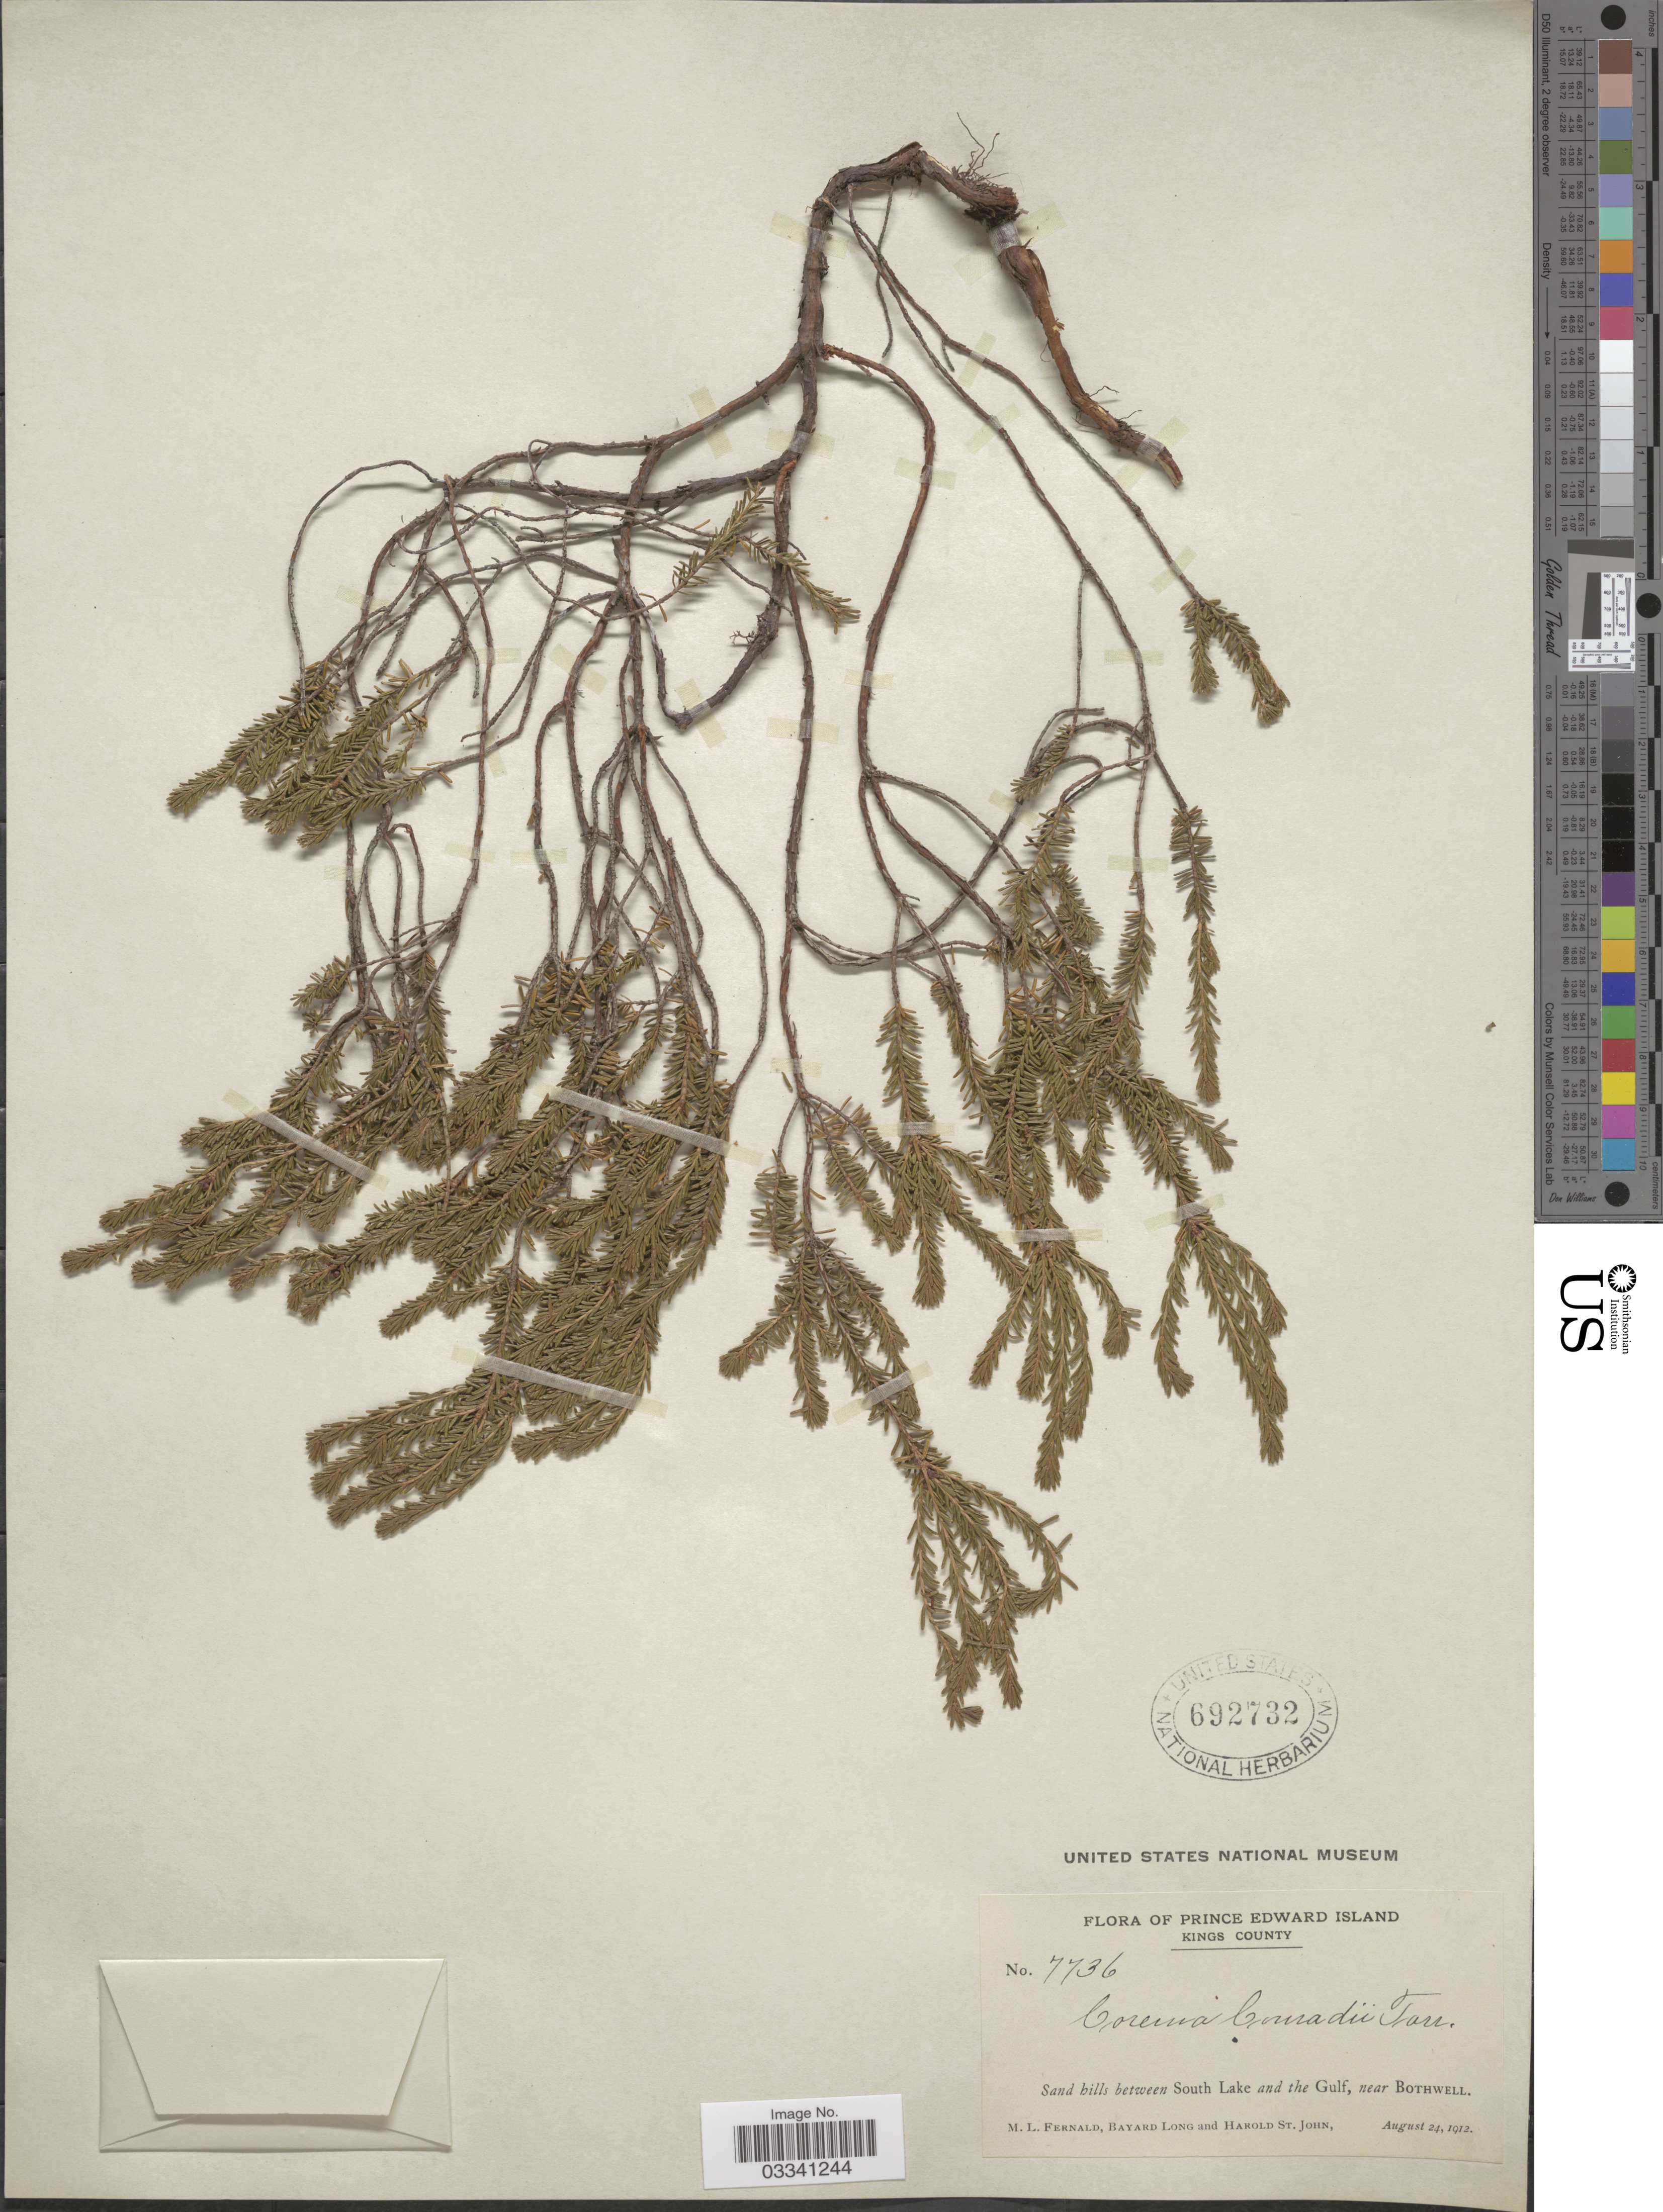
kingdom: Plantae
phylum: Tracheophyta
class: Magnoliopsida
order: Ericales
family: Ericaceae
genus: Corema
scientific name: Corema conradii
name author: Torr.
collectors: M. L. Fernald, B. Long & H. St. John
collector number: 7736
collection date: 1912-08-24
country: Canada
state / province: Prince Edward Island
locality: Kings County. Sand hills between South Lake and the Gulf, near Bothwell.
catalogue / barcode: US 692732